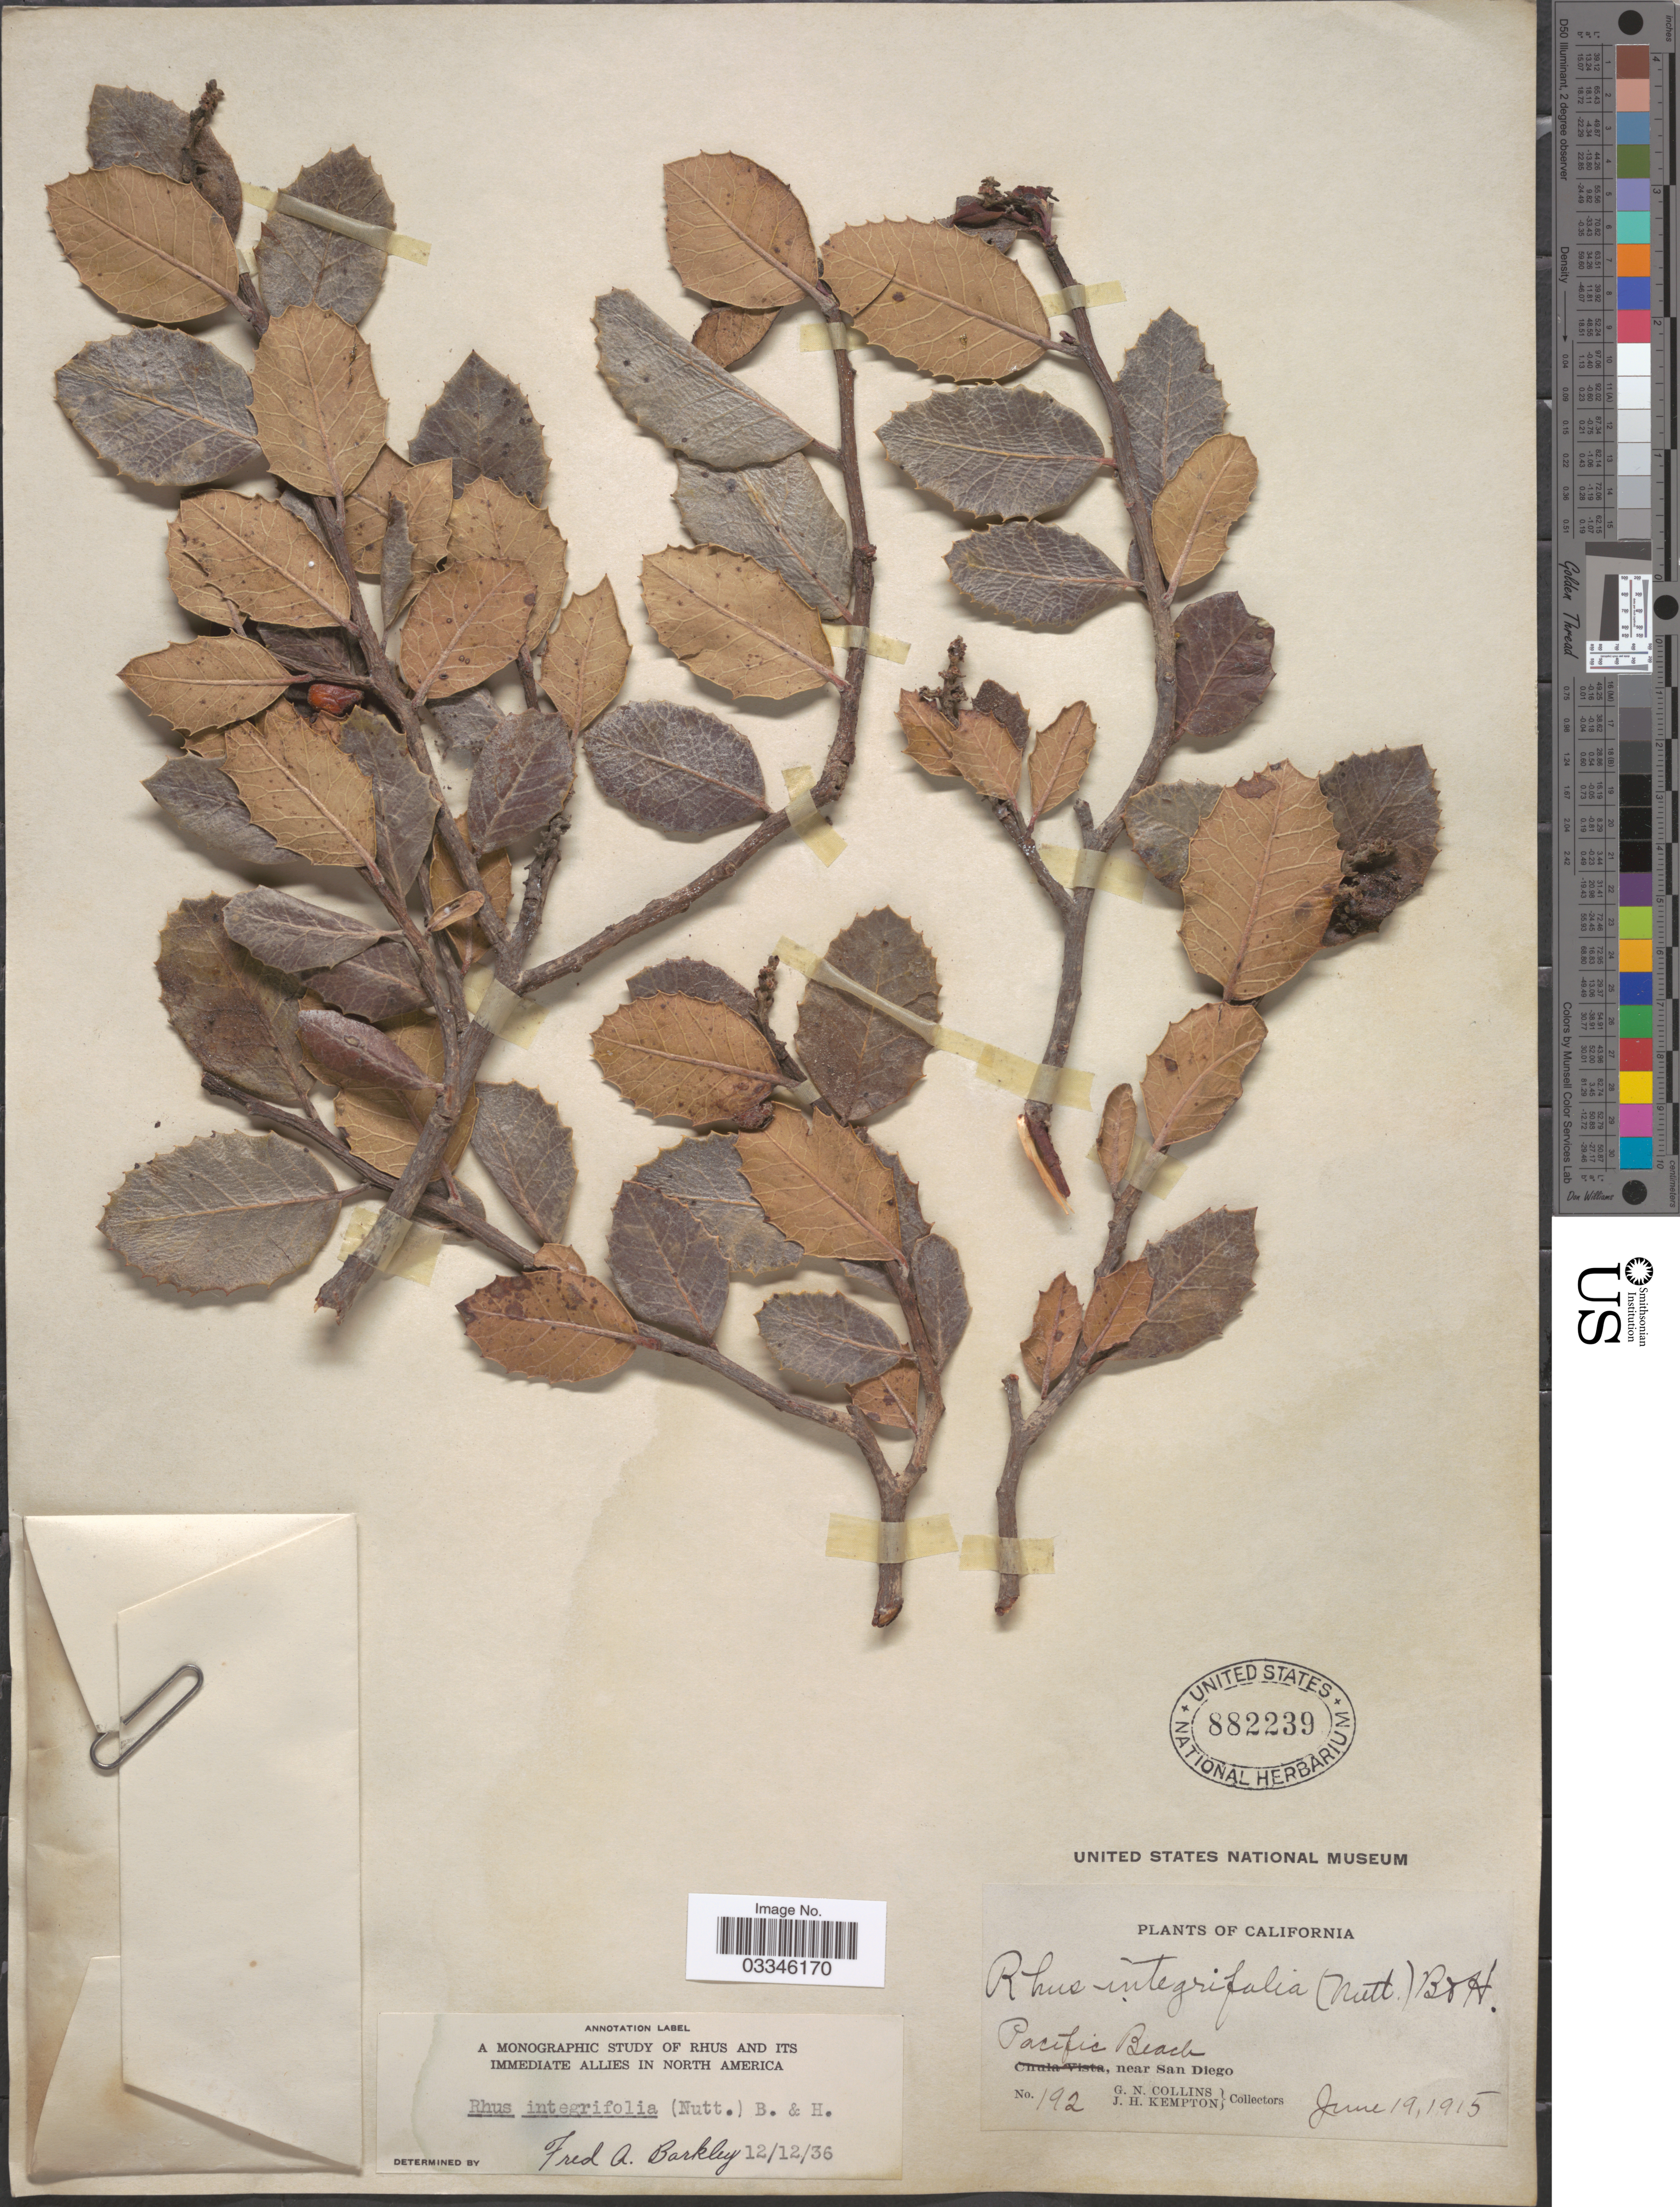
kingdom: Plantae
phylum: Tracheophyta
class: Magnoliopsida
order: Sapindales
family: Anacardiaceae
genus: Rhus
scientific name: Rhus integrifolia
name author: (Nutt.) Benth. & Hook. f. ex W.H. Brewer & S. Watson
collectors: G. Collins & J. H. Kempton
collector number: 192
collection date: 1915-06-19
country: United States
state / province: California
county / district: San Diego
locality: Pacific Beach, near San Diego.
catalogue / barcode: US 882239